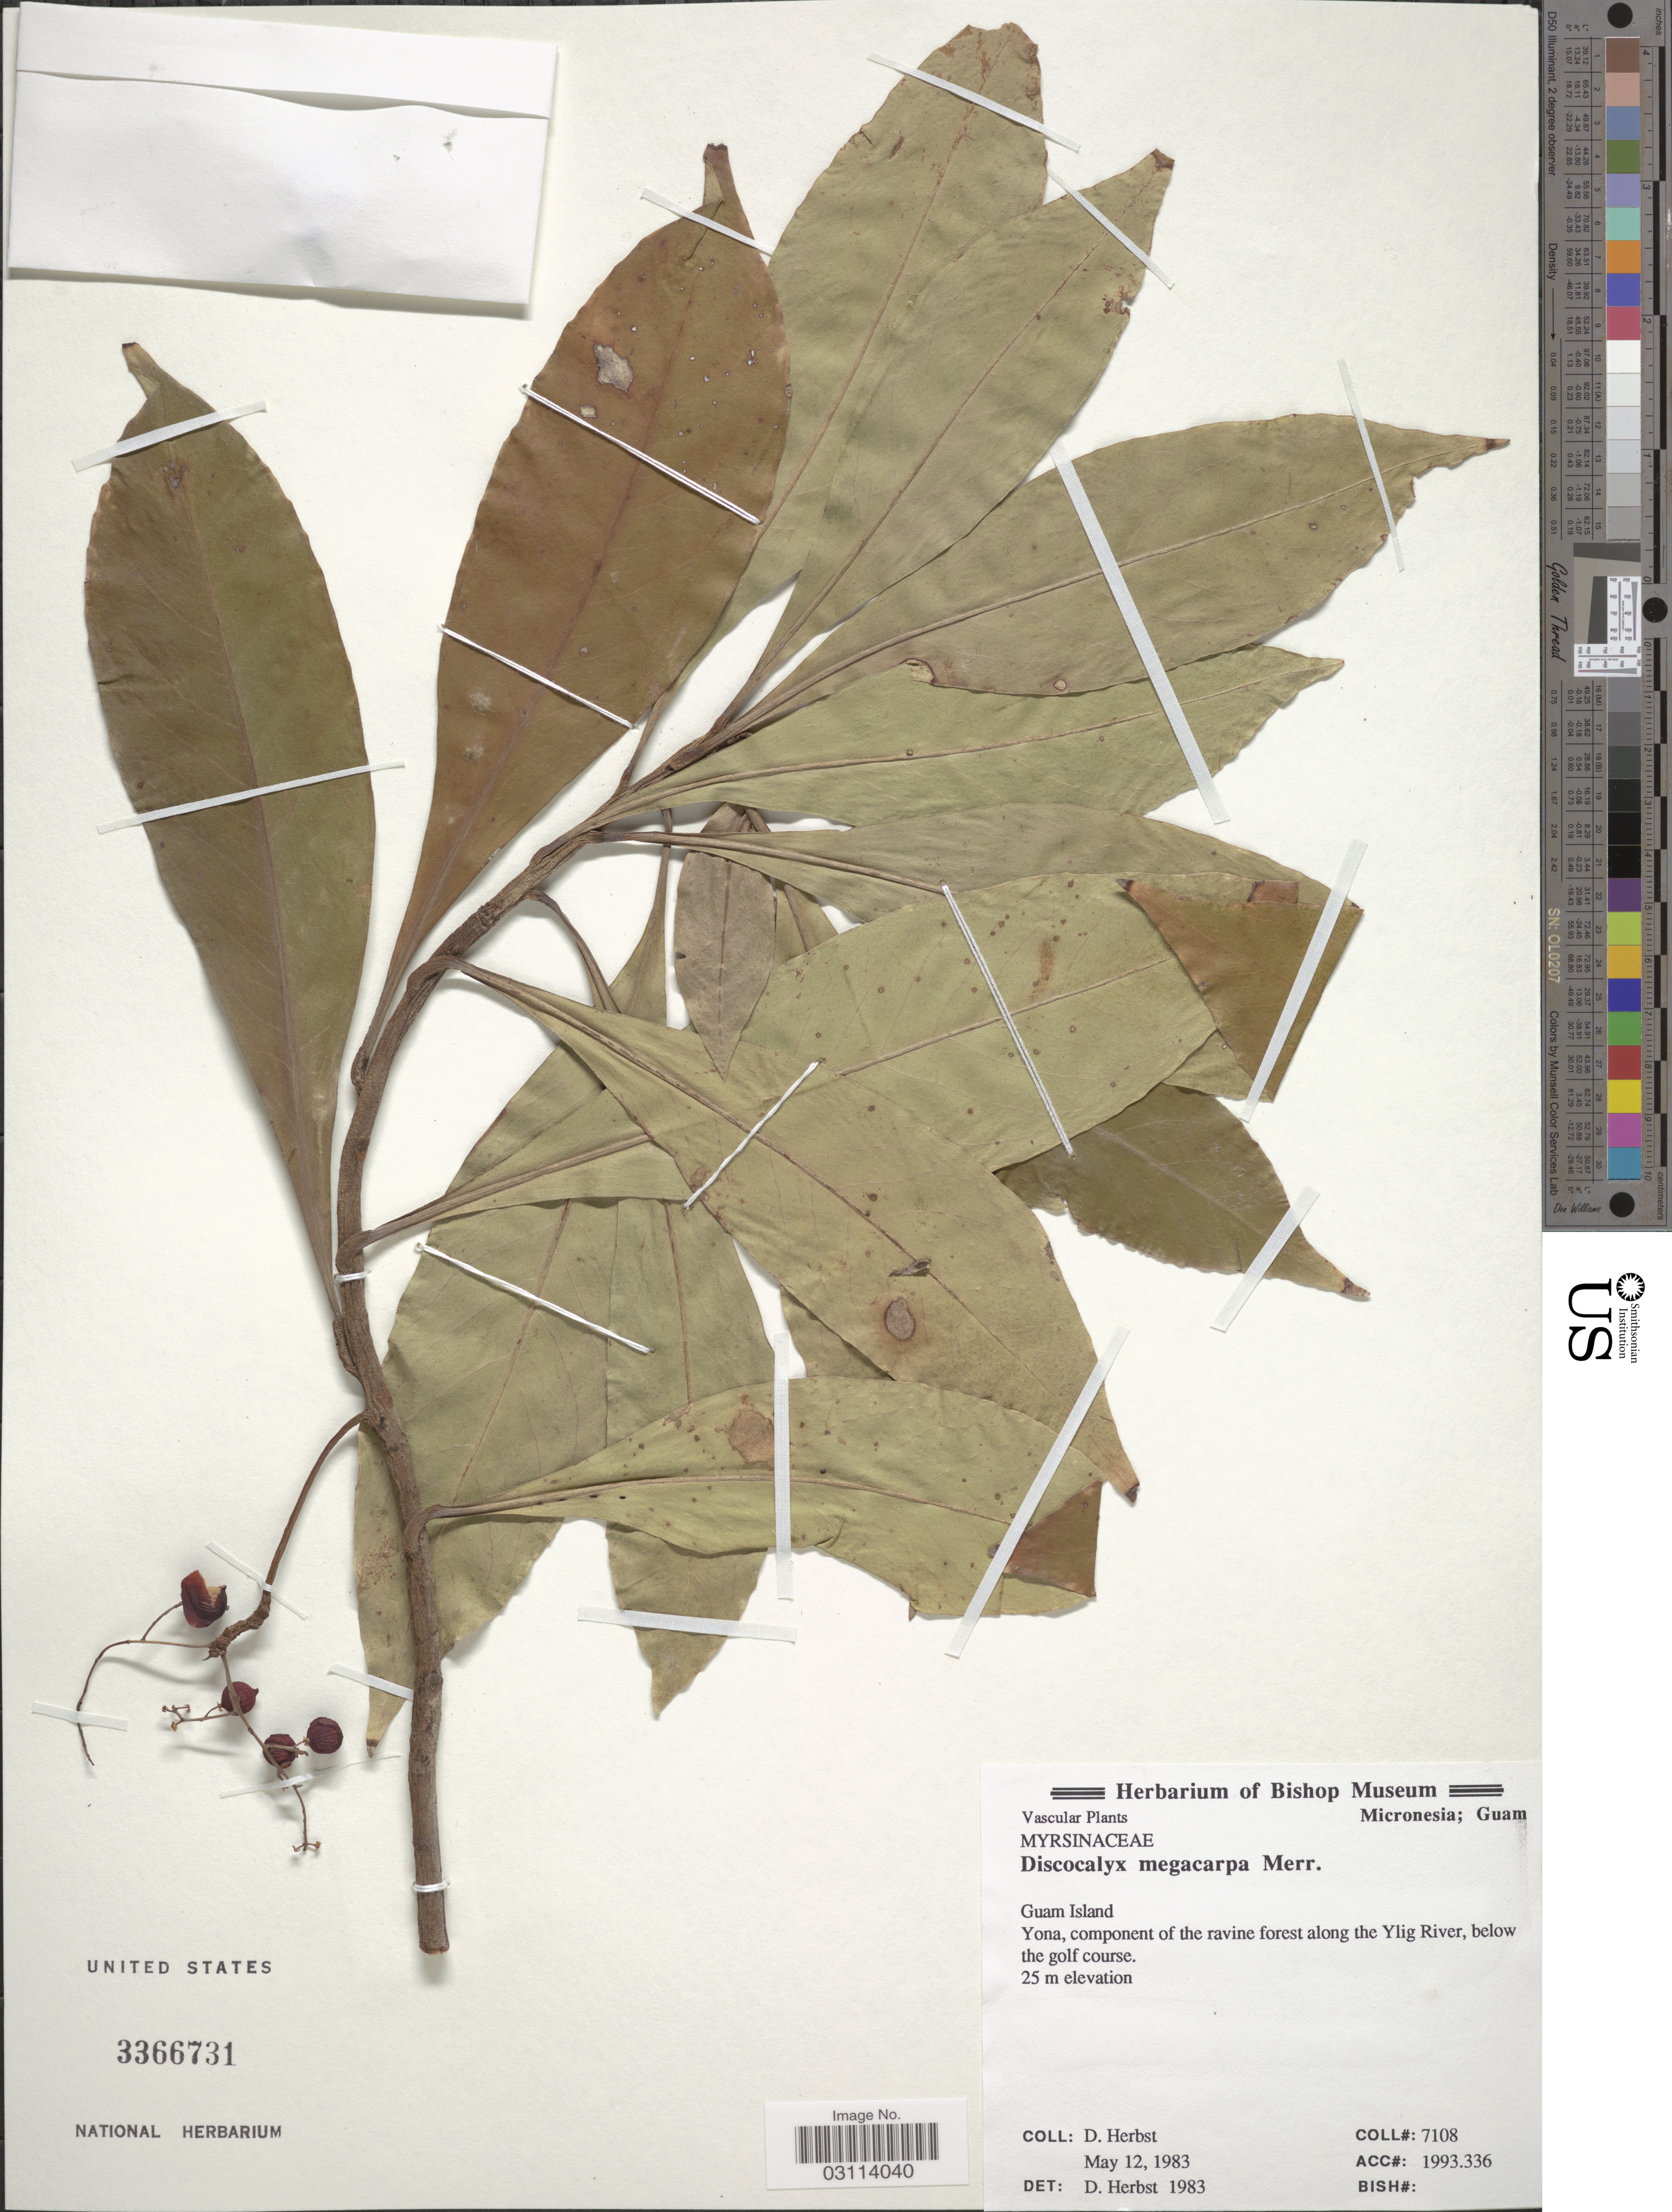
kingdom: Plantae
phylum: Tracheophyta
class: Magnoliopsida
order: Ericales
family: Primulaceae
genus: Discocalyx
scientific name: Discocalyx megacarpa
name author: Merr.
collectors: D. Herbst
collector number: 7108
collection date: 1983-05-12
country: Guam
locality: Guam Island. Yona, component of the ravine forest along the Ylig River, below the golf course.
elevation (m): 25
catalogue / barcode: US 3366731